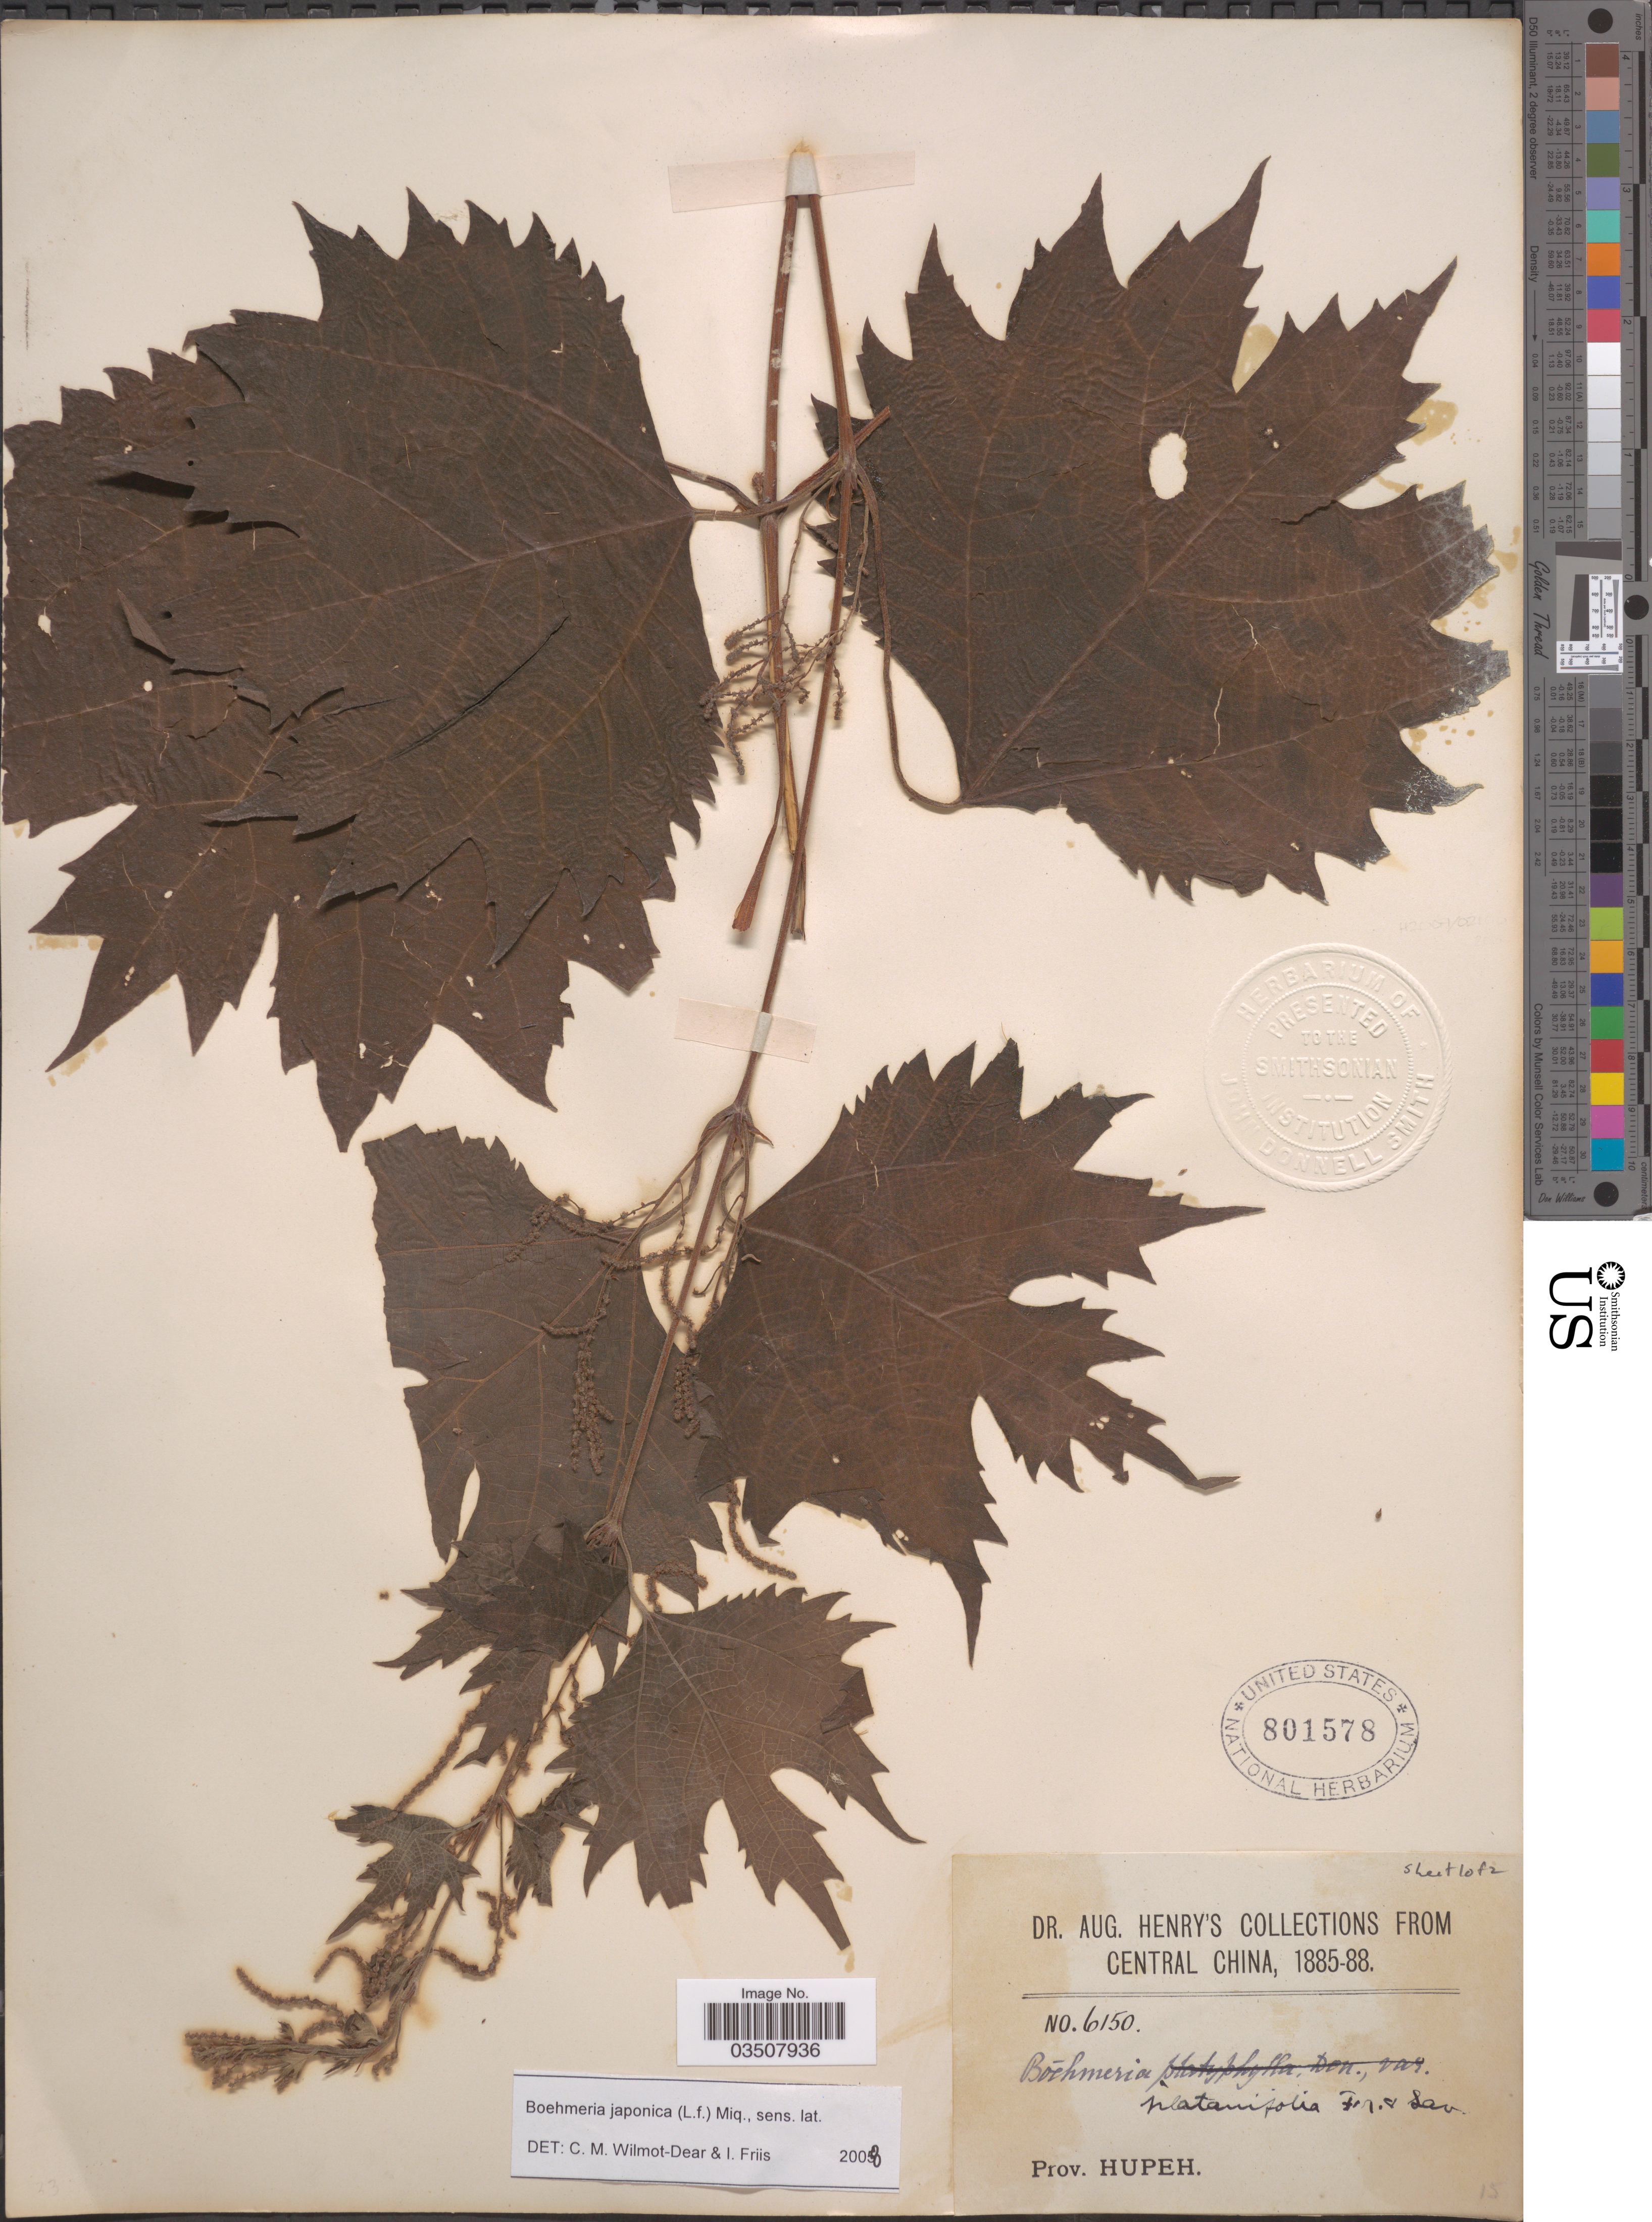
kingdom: Plantae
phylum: Tracheophyta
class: Magnoliopsida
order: Rosales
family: Urticaceae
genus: Boehmeria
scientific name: Boehmeria japonica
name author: (L. f.) Miq.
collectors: A. Henry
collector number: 6150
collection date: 1885/1888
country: China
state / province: Hubei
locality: Central China. Prov. Hupeh.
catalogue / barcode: US 801578